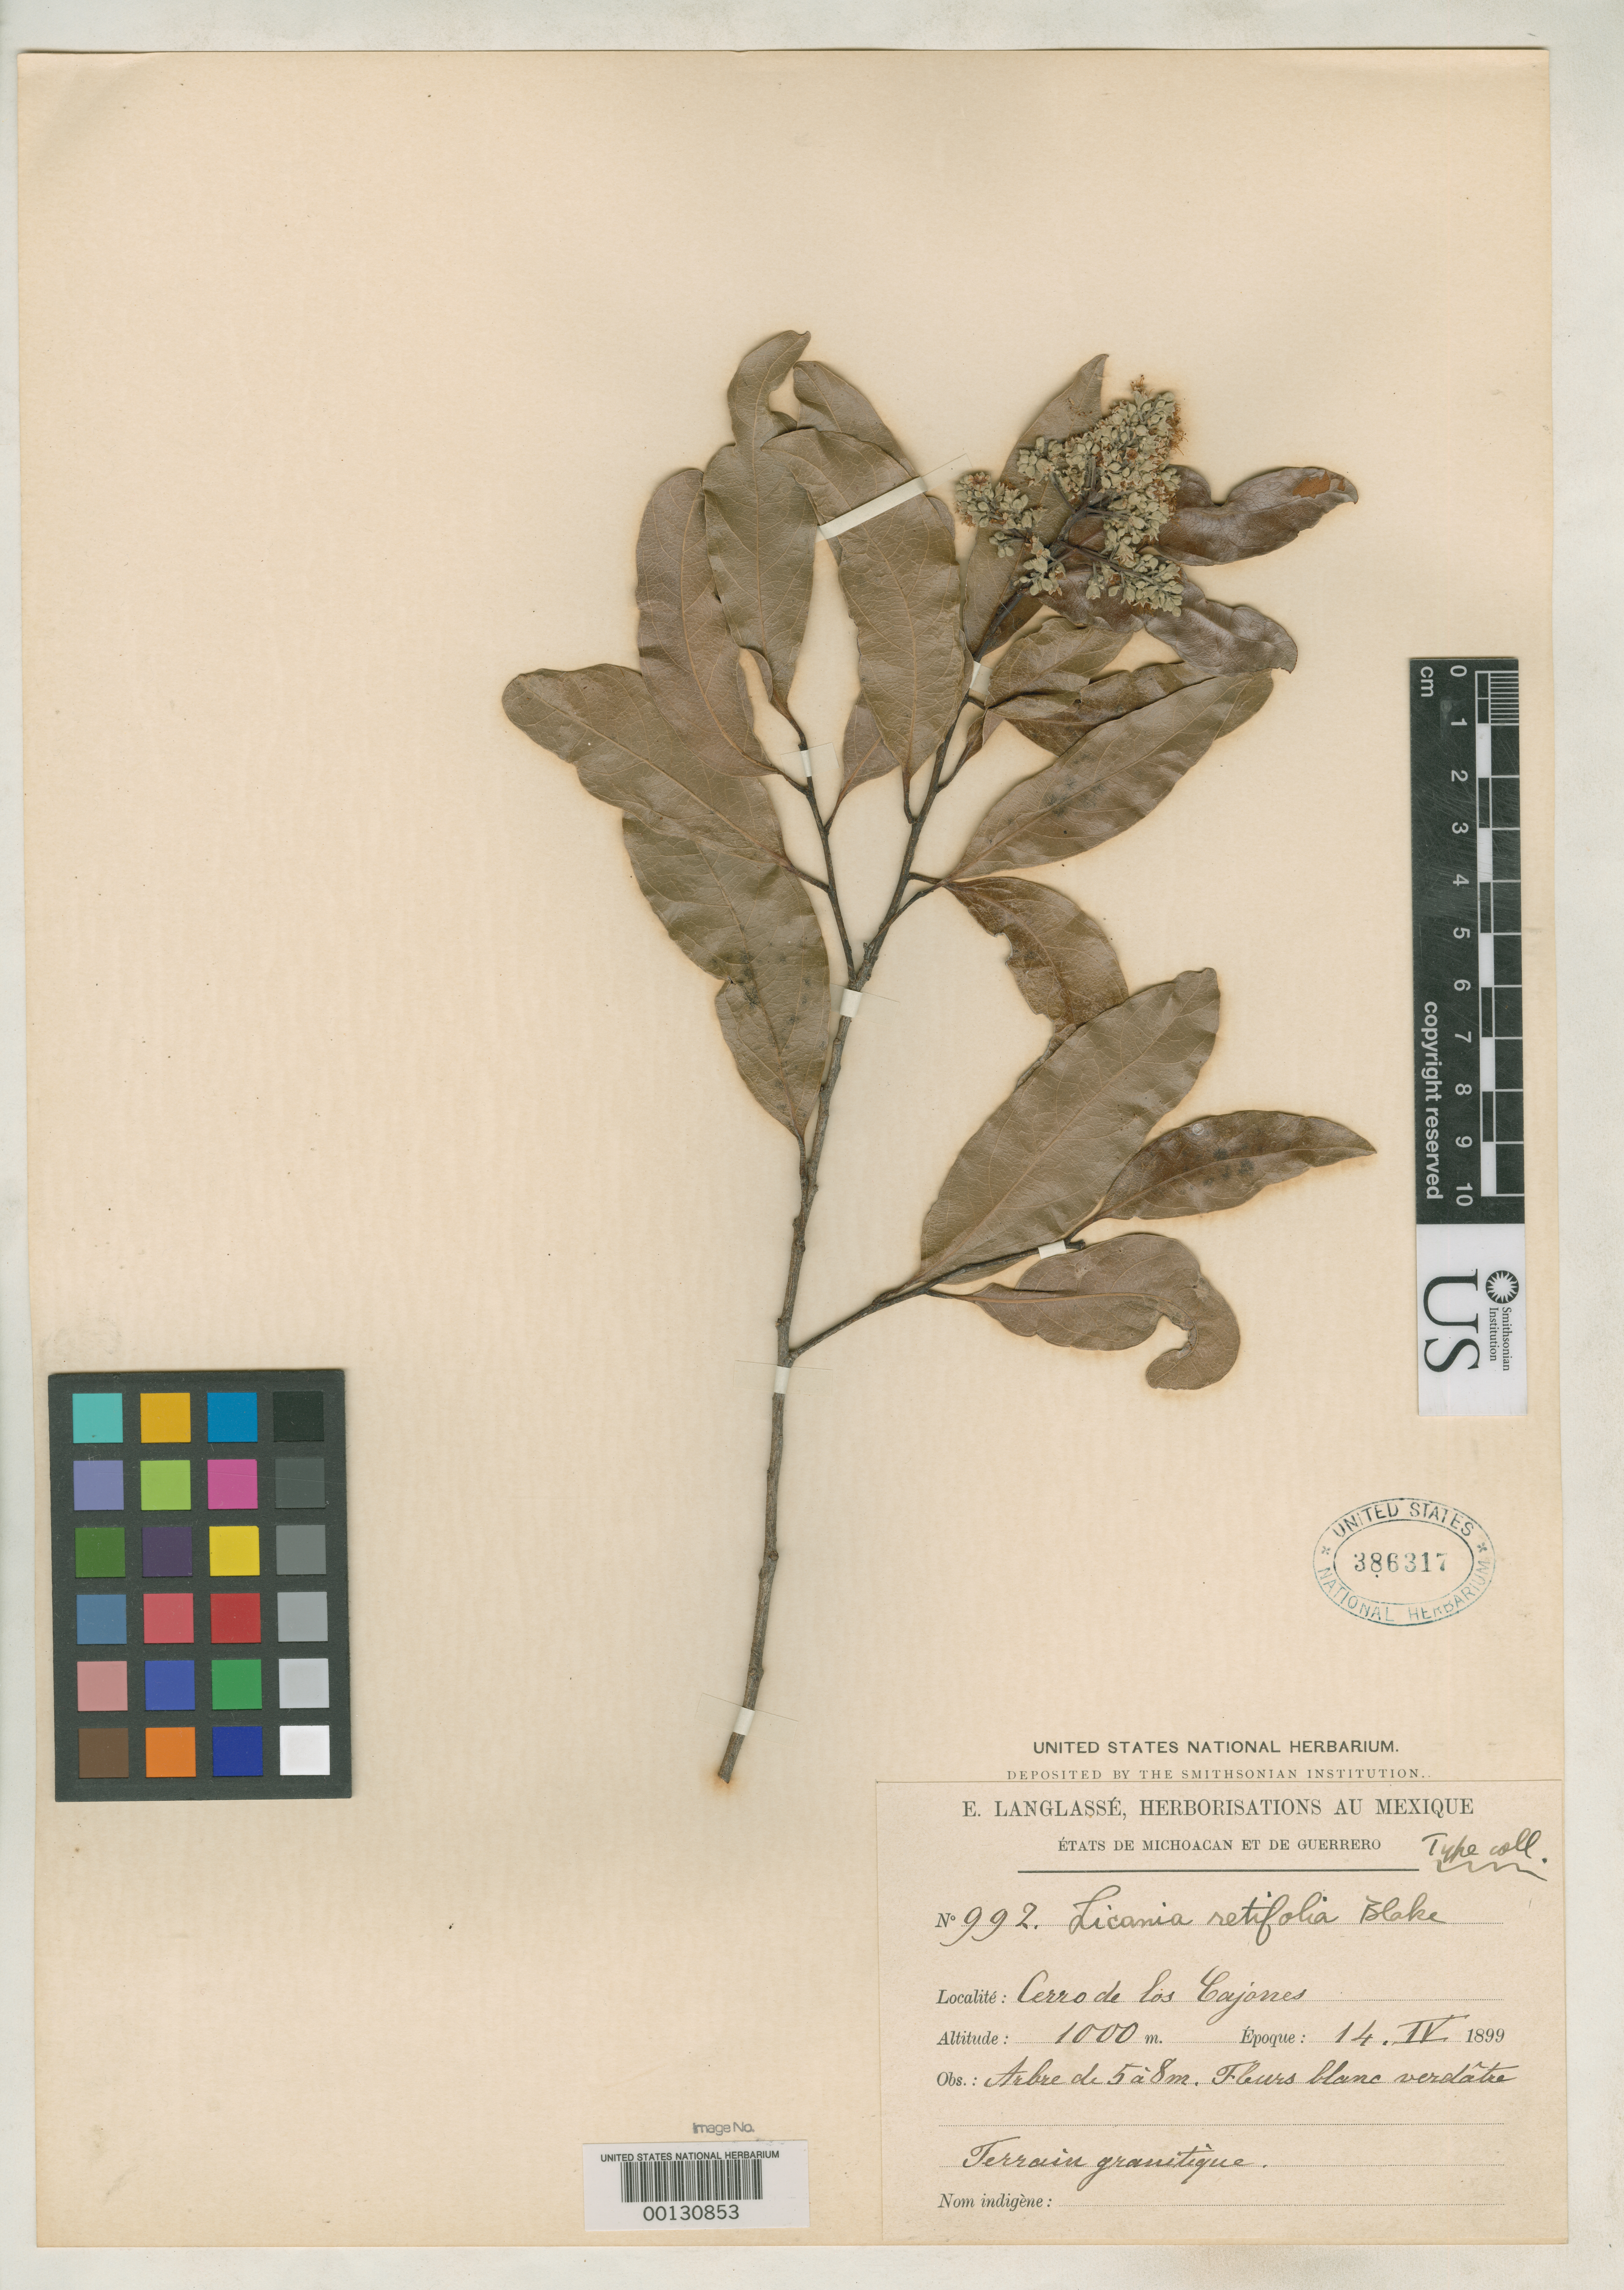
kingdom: Plantae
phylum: Tracheophyta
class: Magnoliopsida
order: Malpighiales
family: Chrysobalanaceae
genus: Licania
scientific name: Licania retifolia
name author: S.F. Blake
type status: Isotype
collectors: E. Langlassé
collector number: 992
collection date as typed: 14 Apr 1899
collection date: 1899-04-14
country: Mexico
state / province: Guerrero / Michoacán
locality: Cerro de Los Cajones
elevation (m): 1000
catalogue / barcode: US 386317